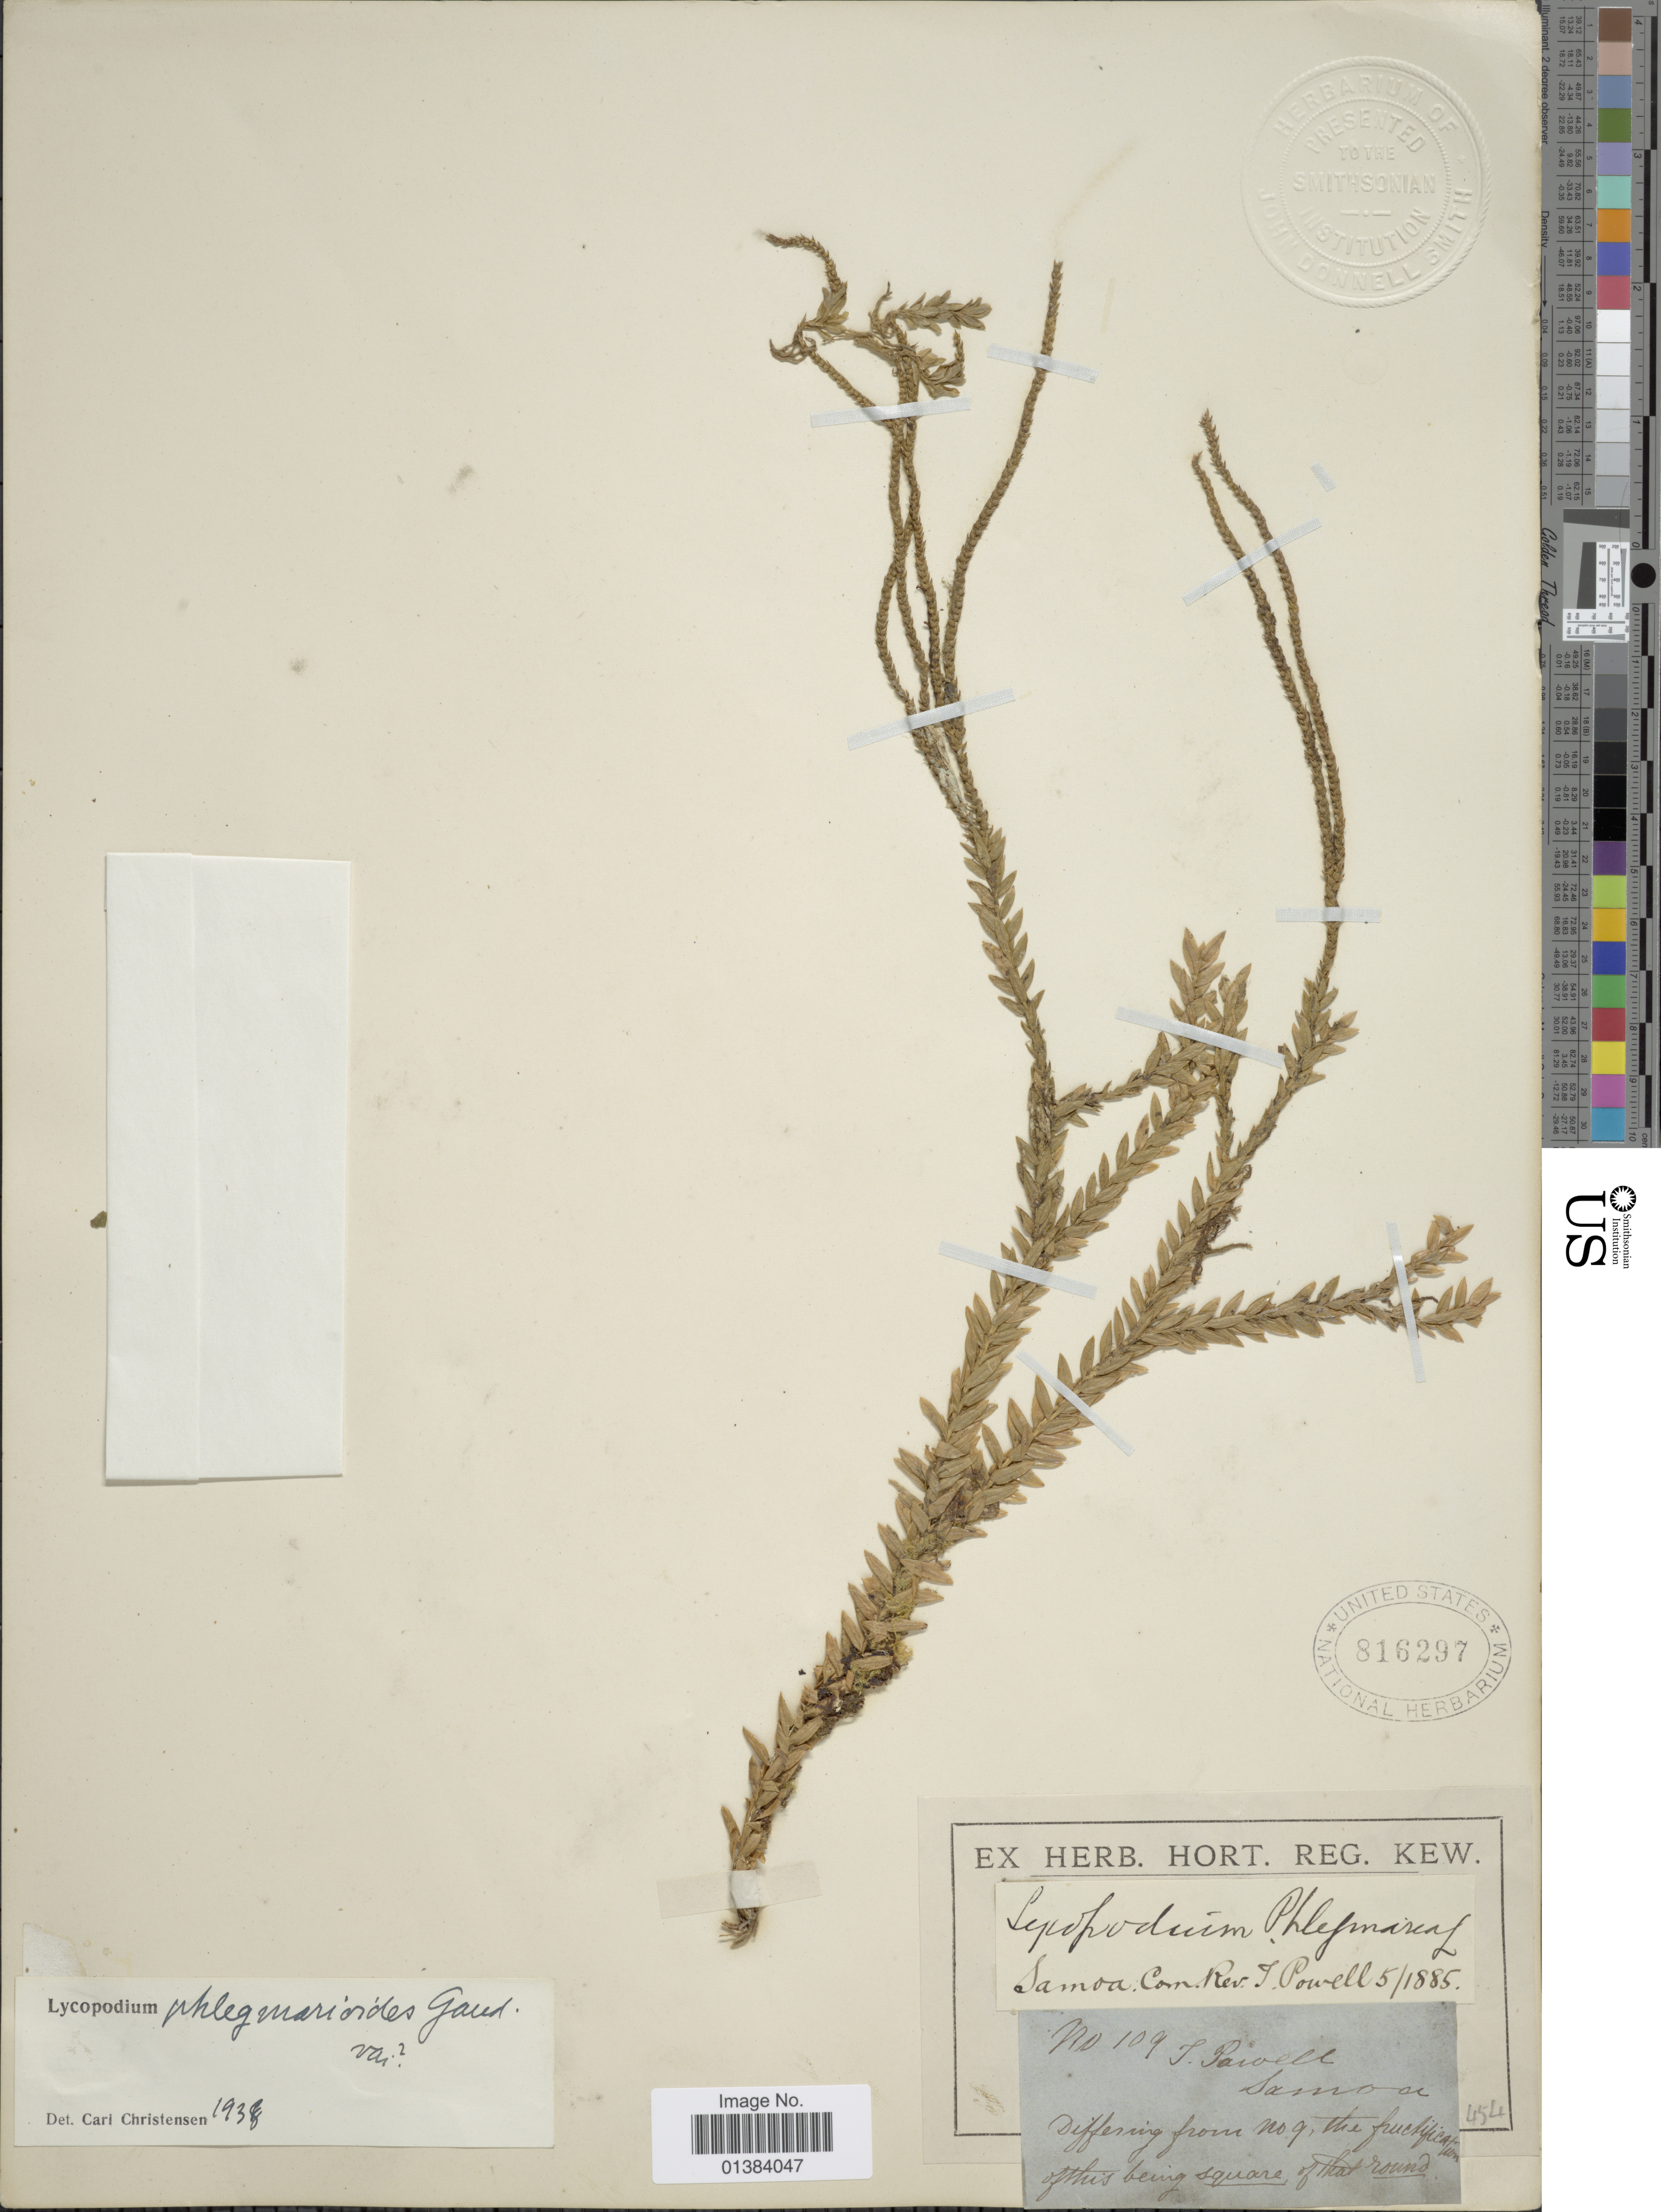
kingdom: Plantae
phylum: Tracheophyta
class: Lycopodiopsida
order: Lycopodiales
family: Lycopodiaceae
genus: Phlegmariurus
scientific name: Phlegmariurus sp.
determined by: Field, A. R.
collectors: J. Powell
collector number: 109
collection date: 1885-05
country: Samoa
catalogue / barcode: US 816297